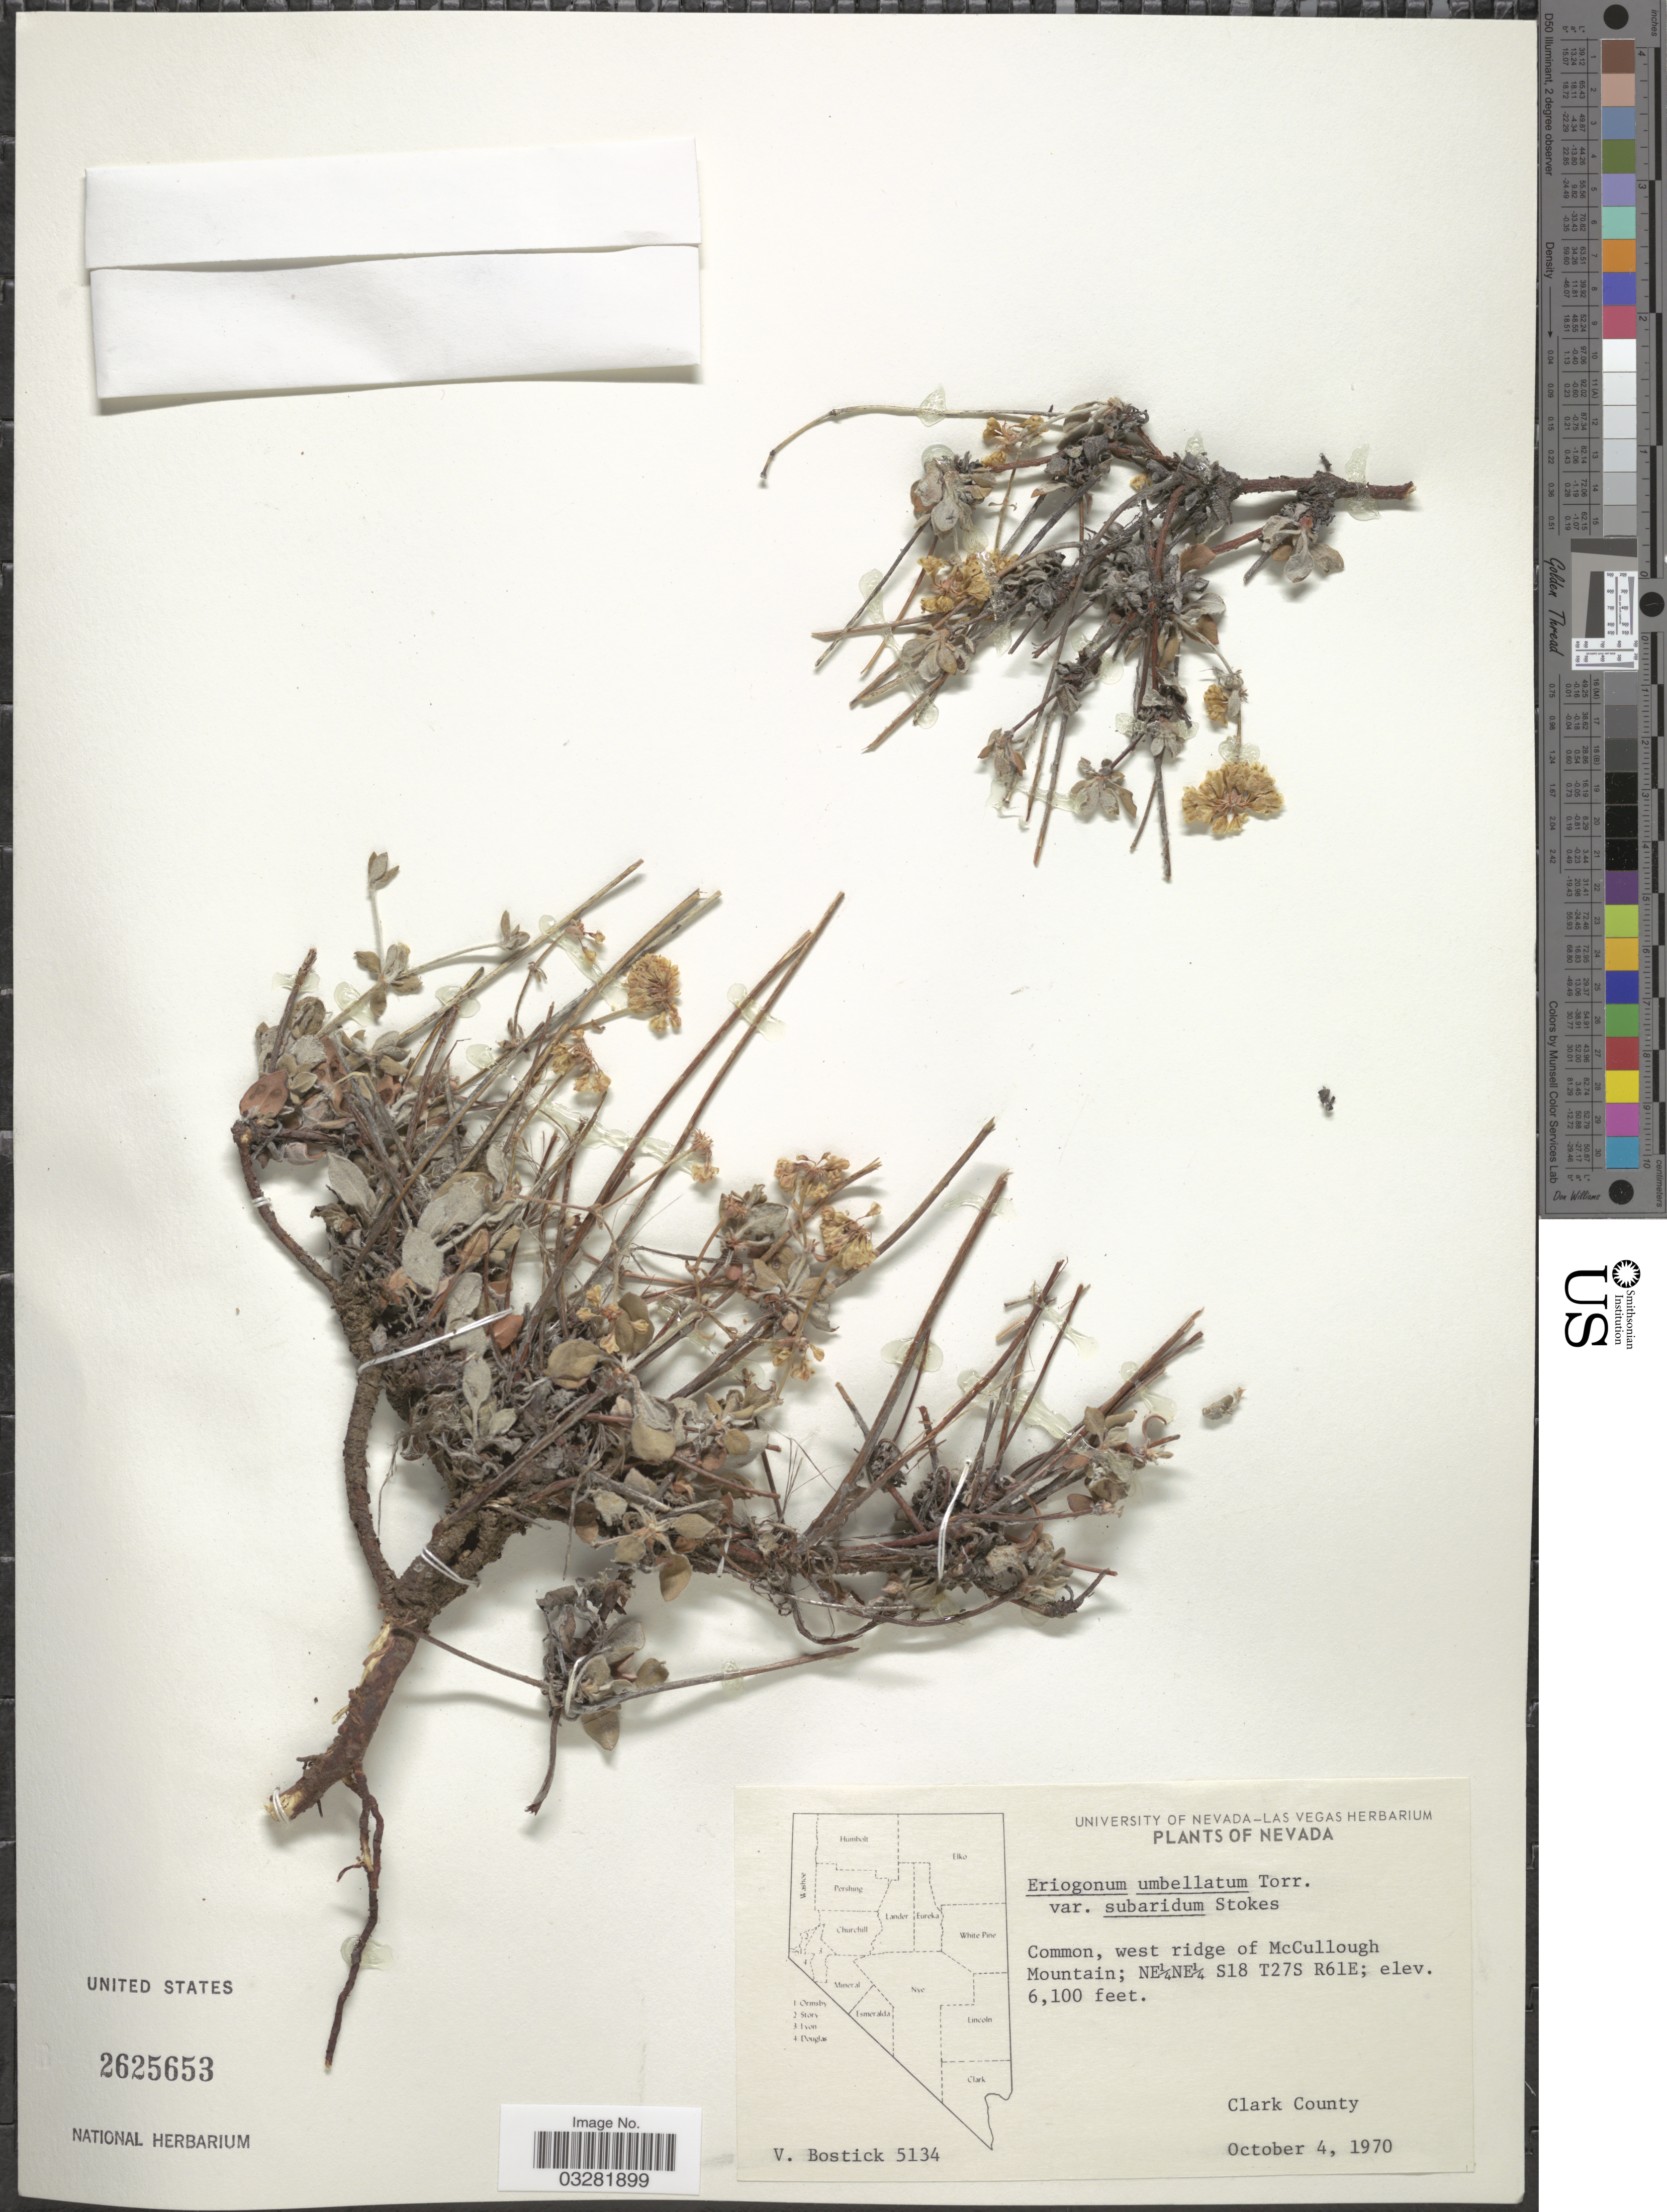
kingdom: Plantae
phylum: Tracheophyta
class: Magnoliopsida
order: Caryophyllales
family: Polygonaceae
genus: Eriogonum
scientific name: Eriogonum umbellatum var. subaridum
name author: S. Stokes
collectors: V. Bostick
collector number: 5134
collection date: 1970-10-04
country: United States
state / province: Nevada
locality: West ridge of McCullough Mountain; NE¼NE¼ S18 T27S R61E.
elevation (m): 1859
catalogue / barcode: US 2625653